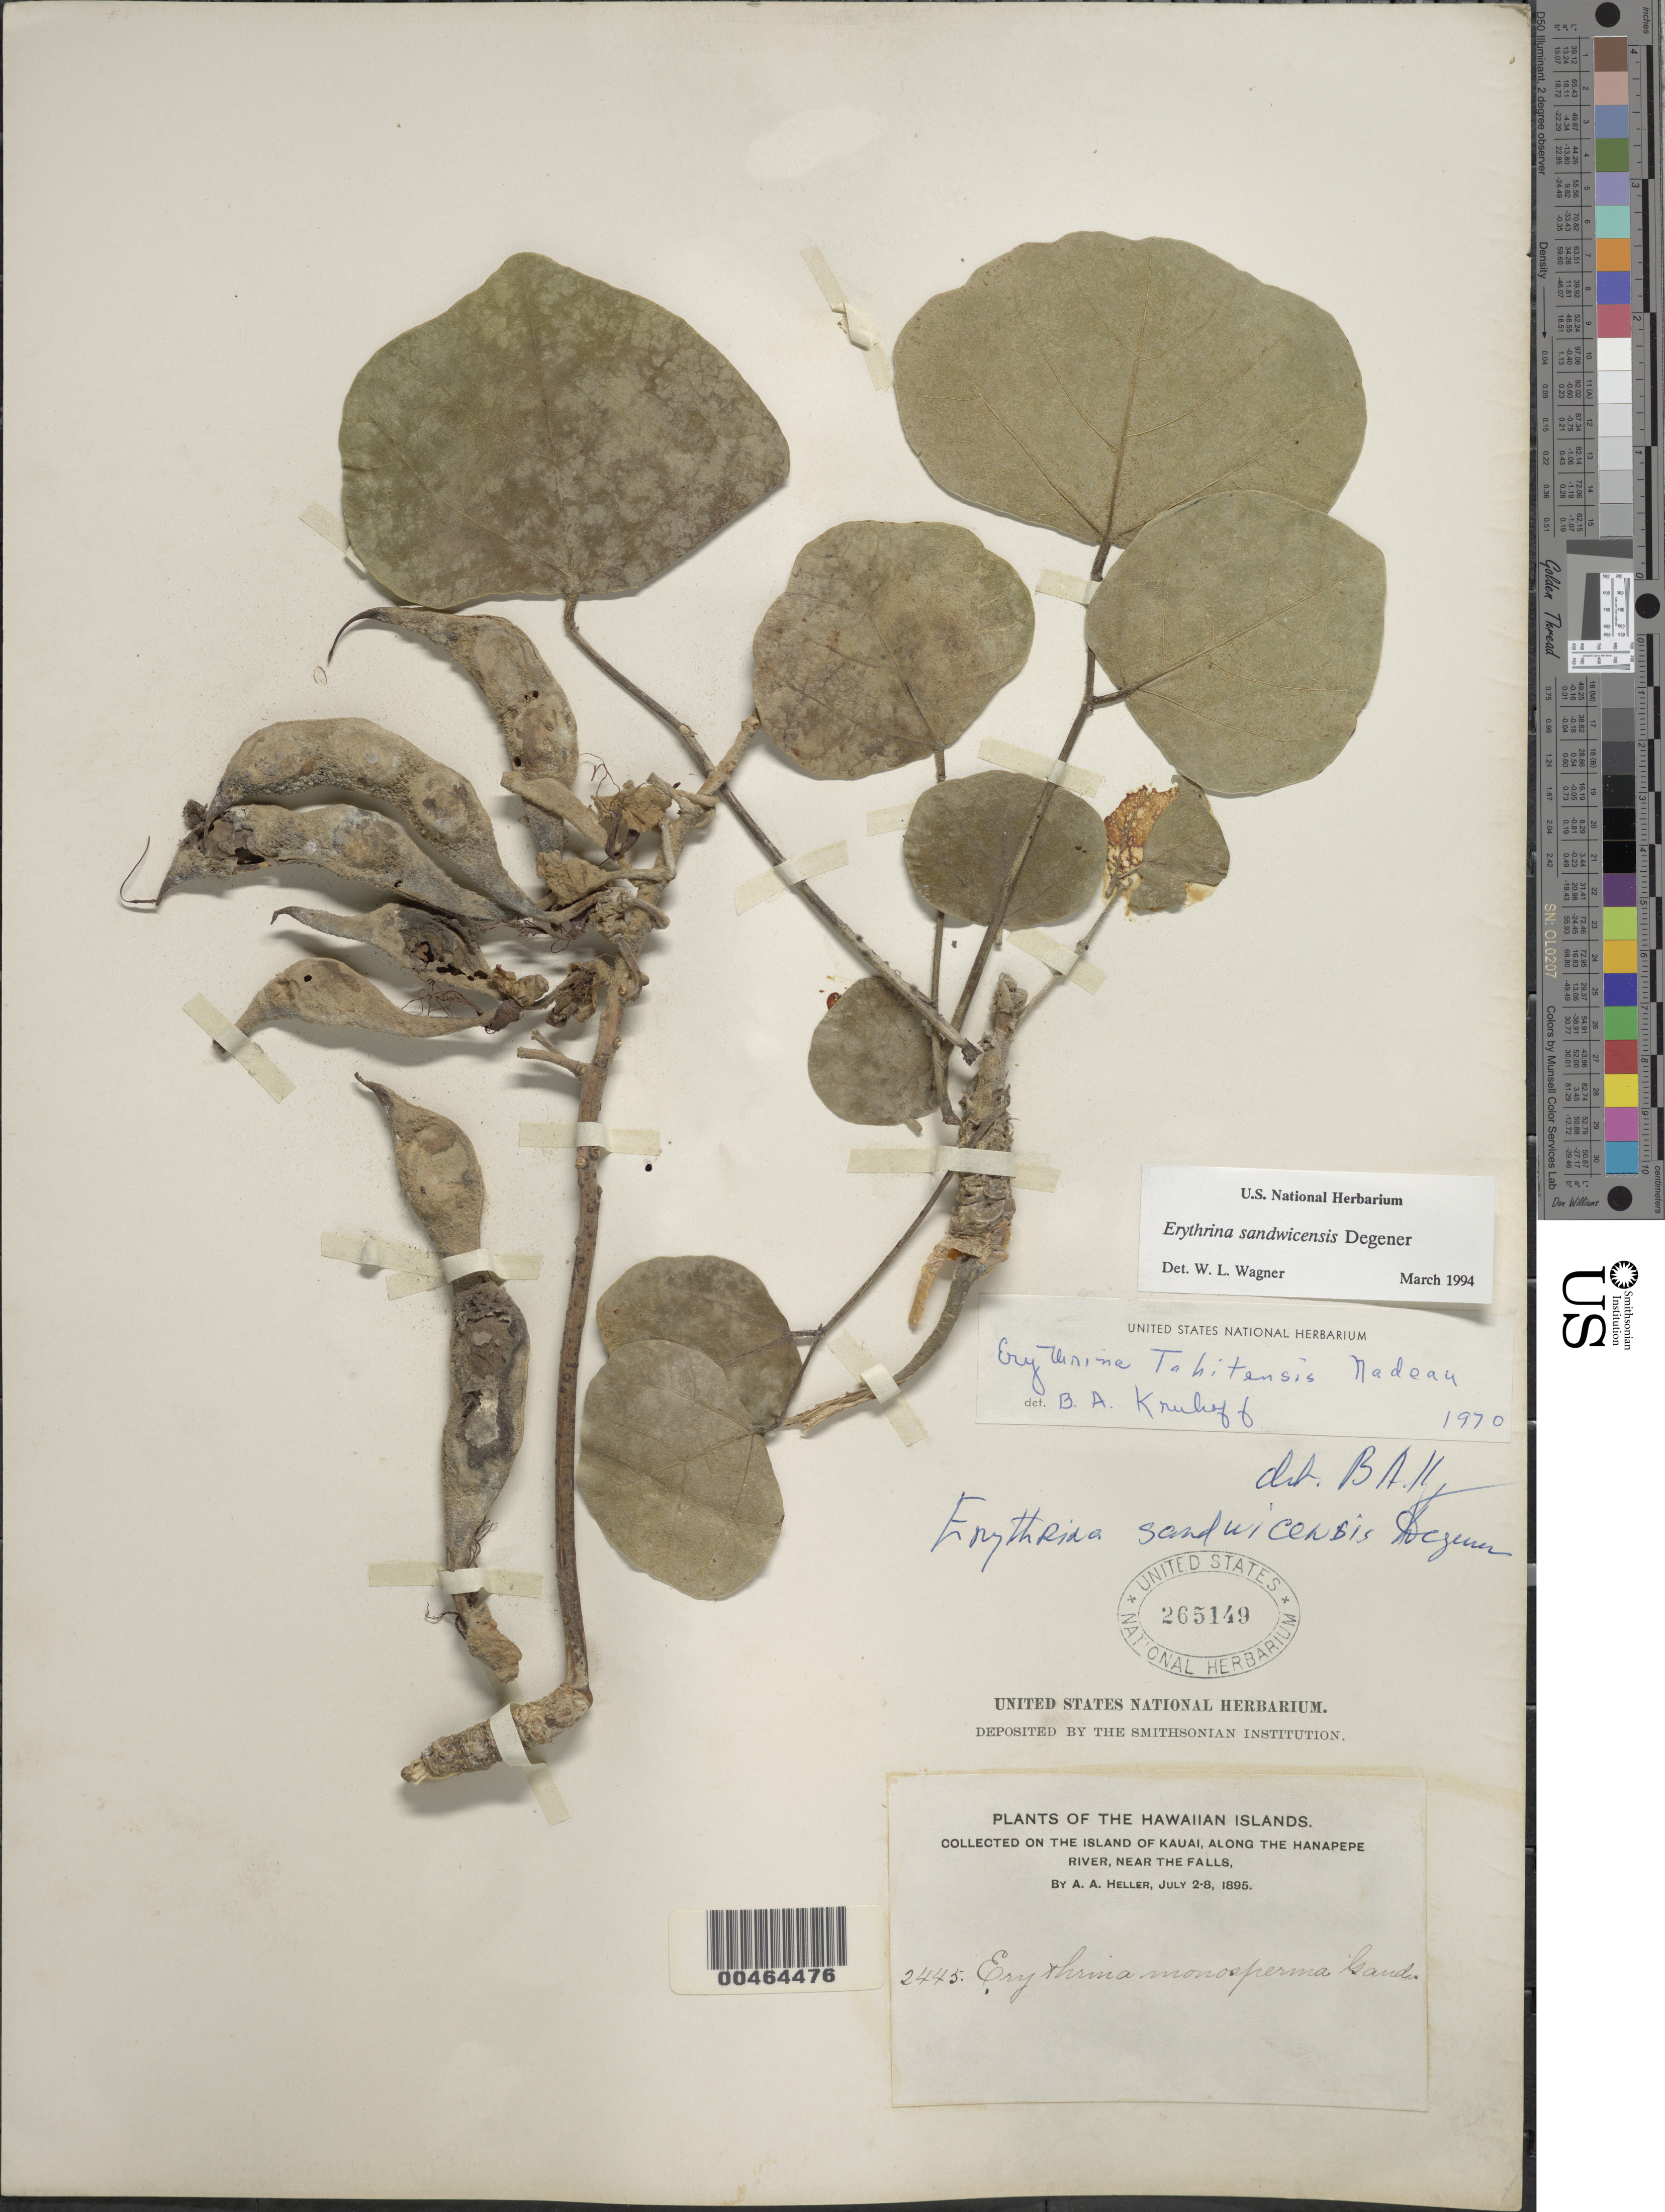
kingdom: Plantae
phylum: Tracheophyta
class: Magnoliopsida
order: Fabales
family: Fabaceae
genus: Erythrina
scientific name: Erythrina sandwicensis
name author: O. Deg.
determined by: Wagner, W. L., (BOT), Smithsonian Institution - National Museum of Natural History (UNITED STATES)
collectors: A. A. Heller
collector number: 2445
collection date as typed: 2 Jul 1895 to 8 Jul 1895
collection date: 1895-07-02/1895-07-08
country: United States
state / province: Hawaii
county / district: Kauai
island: Kaua'i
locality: Along the Hanapepe River, near the falls.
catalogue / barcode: US 265149